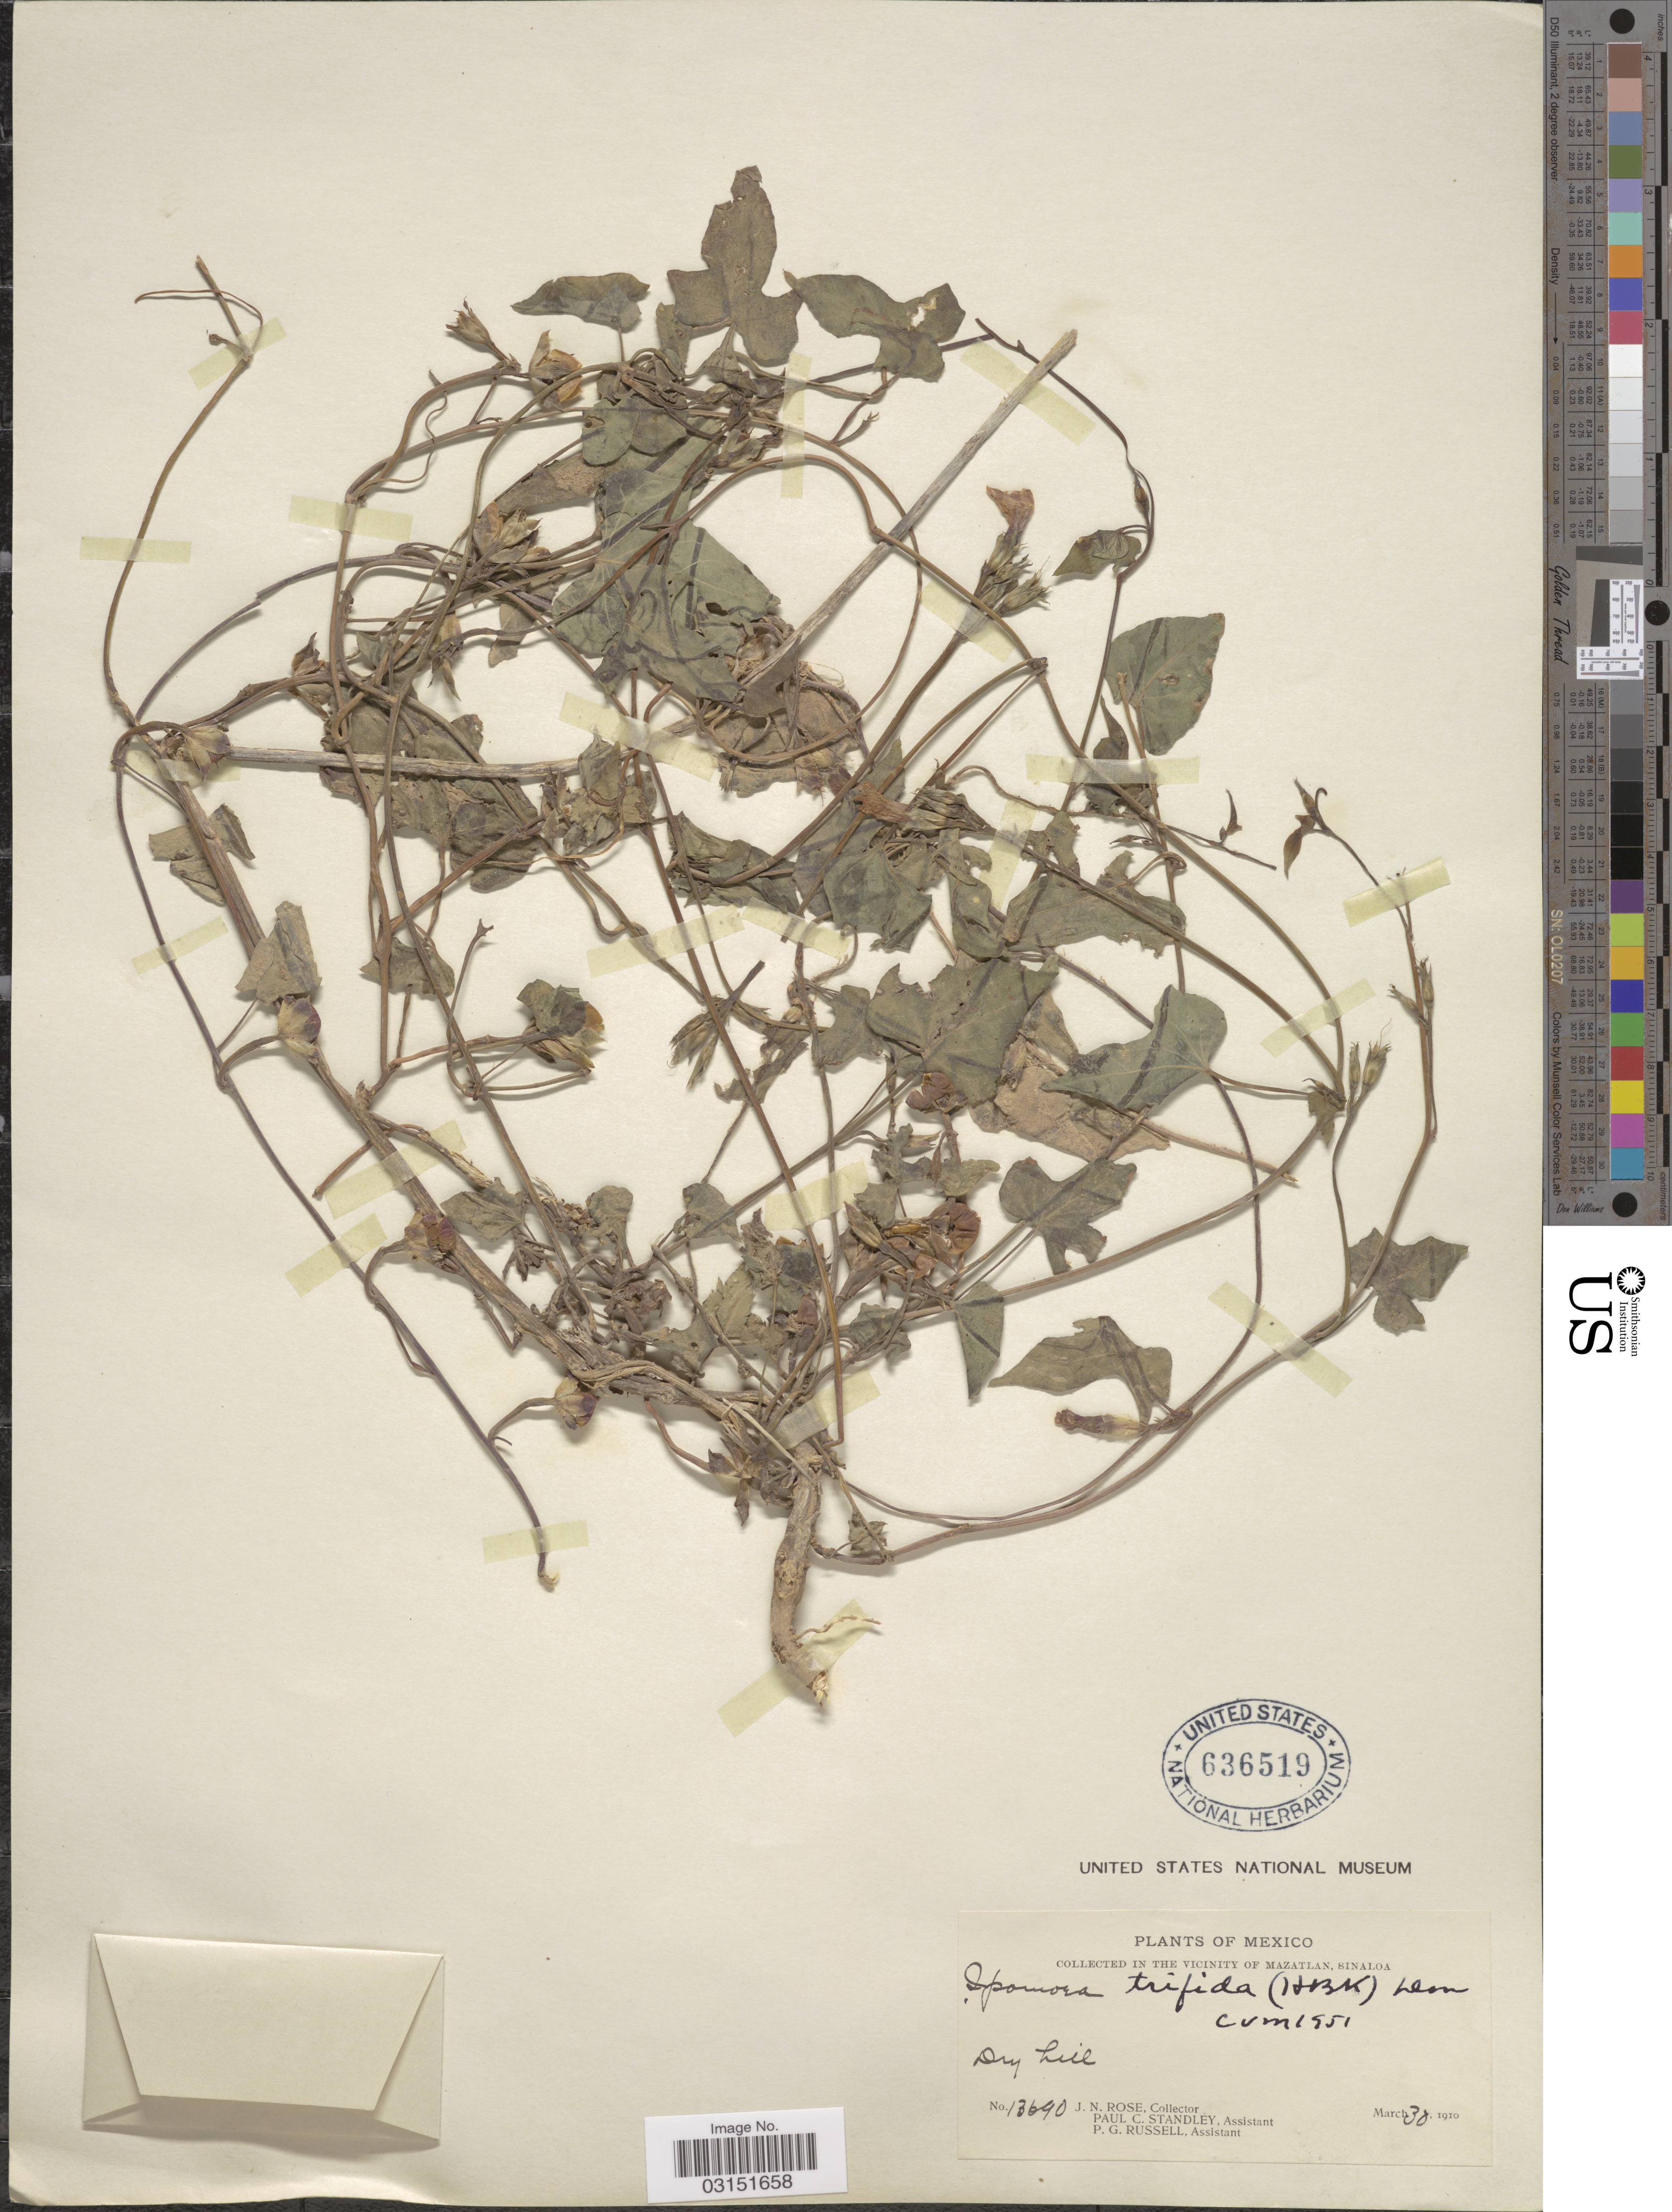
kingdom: Plantae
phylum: Tracheophyta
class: Magnoliopsida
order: Solanales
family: Convolvulaceae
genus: Ipomoea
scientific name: Ipomoea trifida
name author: (Kunth) G. Don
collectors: J. N. Rose, P. C. Standley & P. G. Russell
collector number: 13690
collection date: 1910-03-30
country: Mexico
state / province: Sinaloa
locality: In the vicinity of Mazatlan.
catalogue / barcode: US 636519